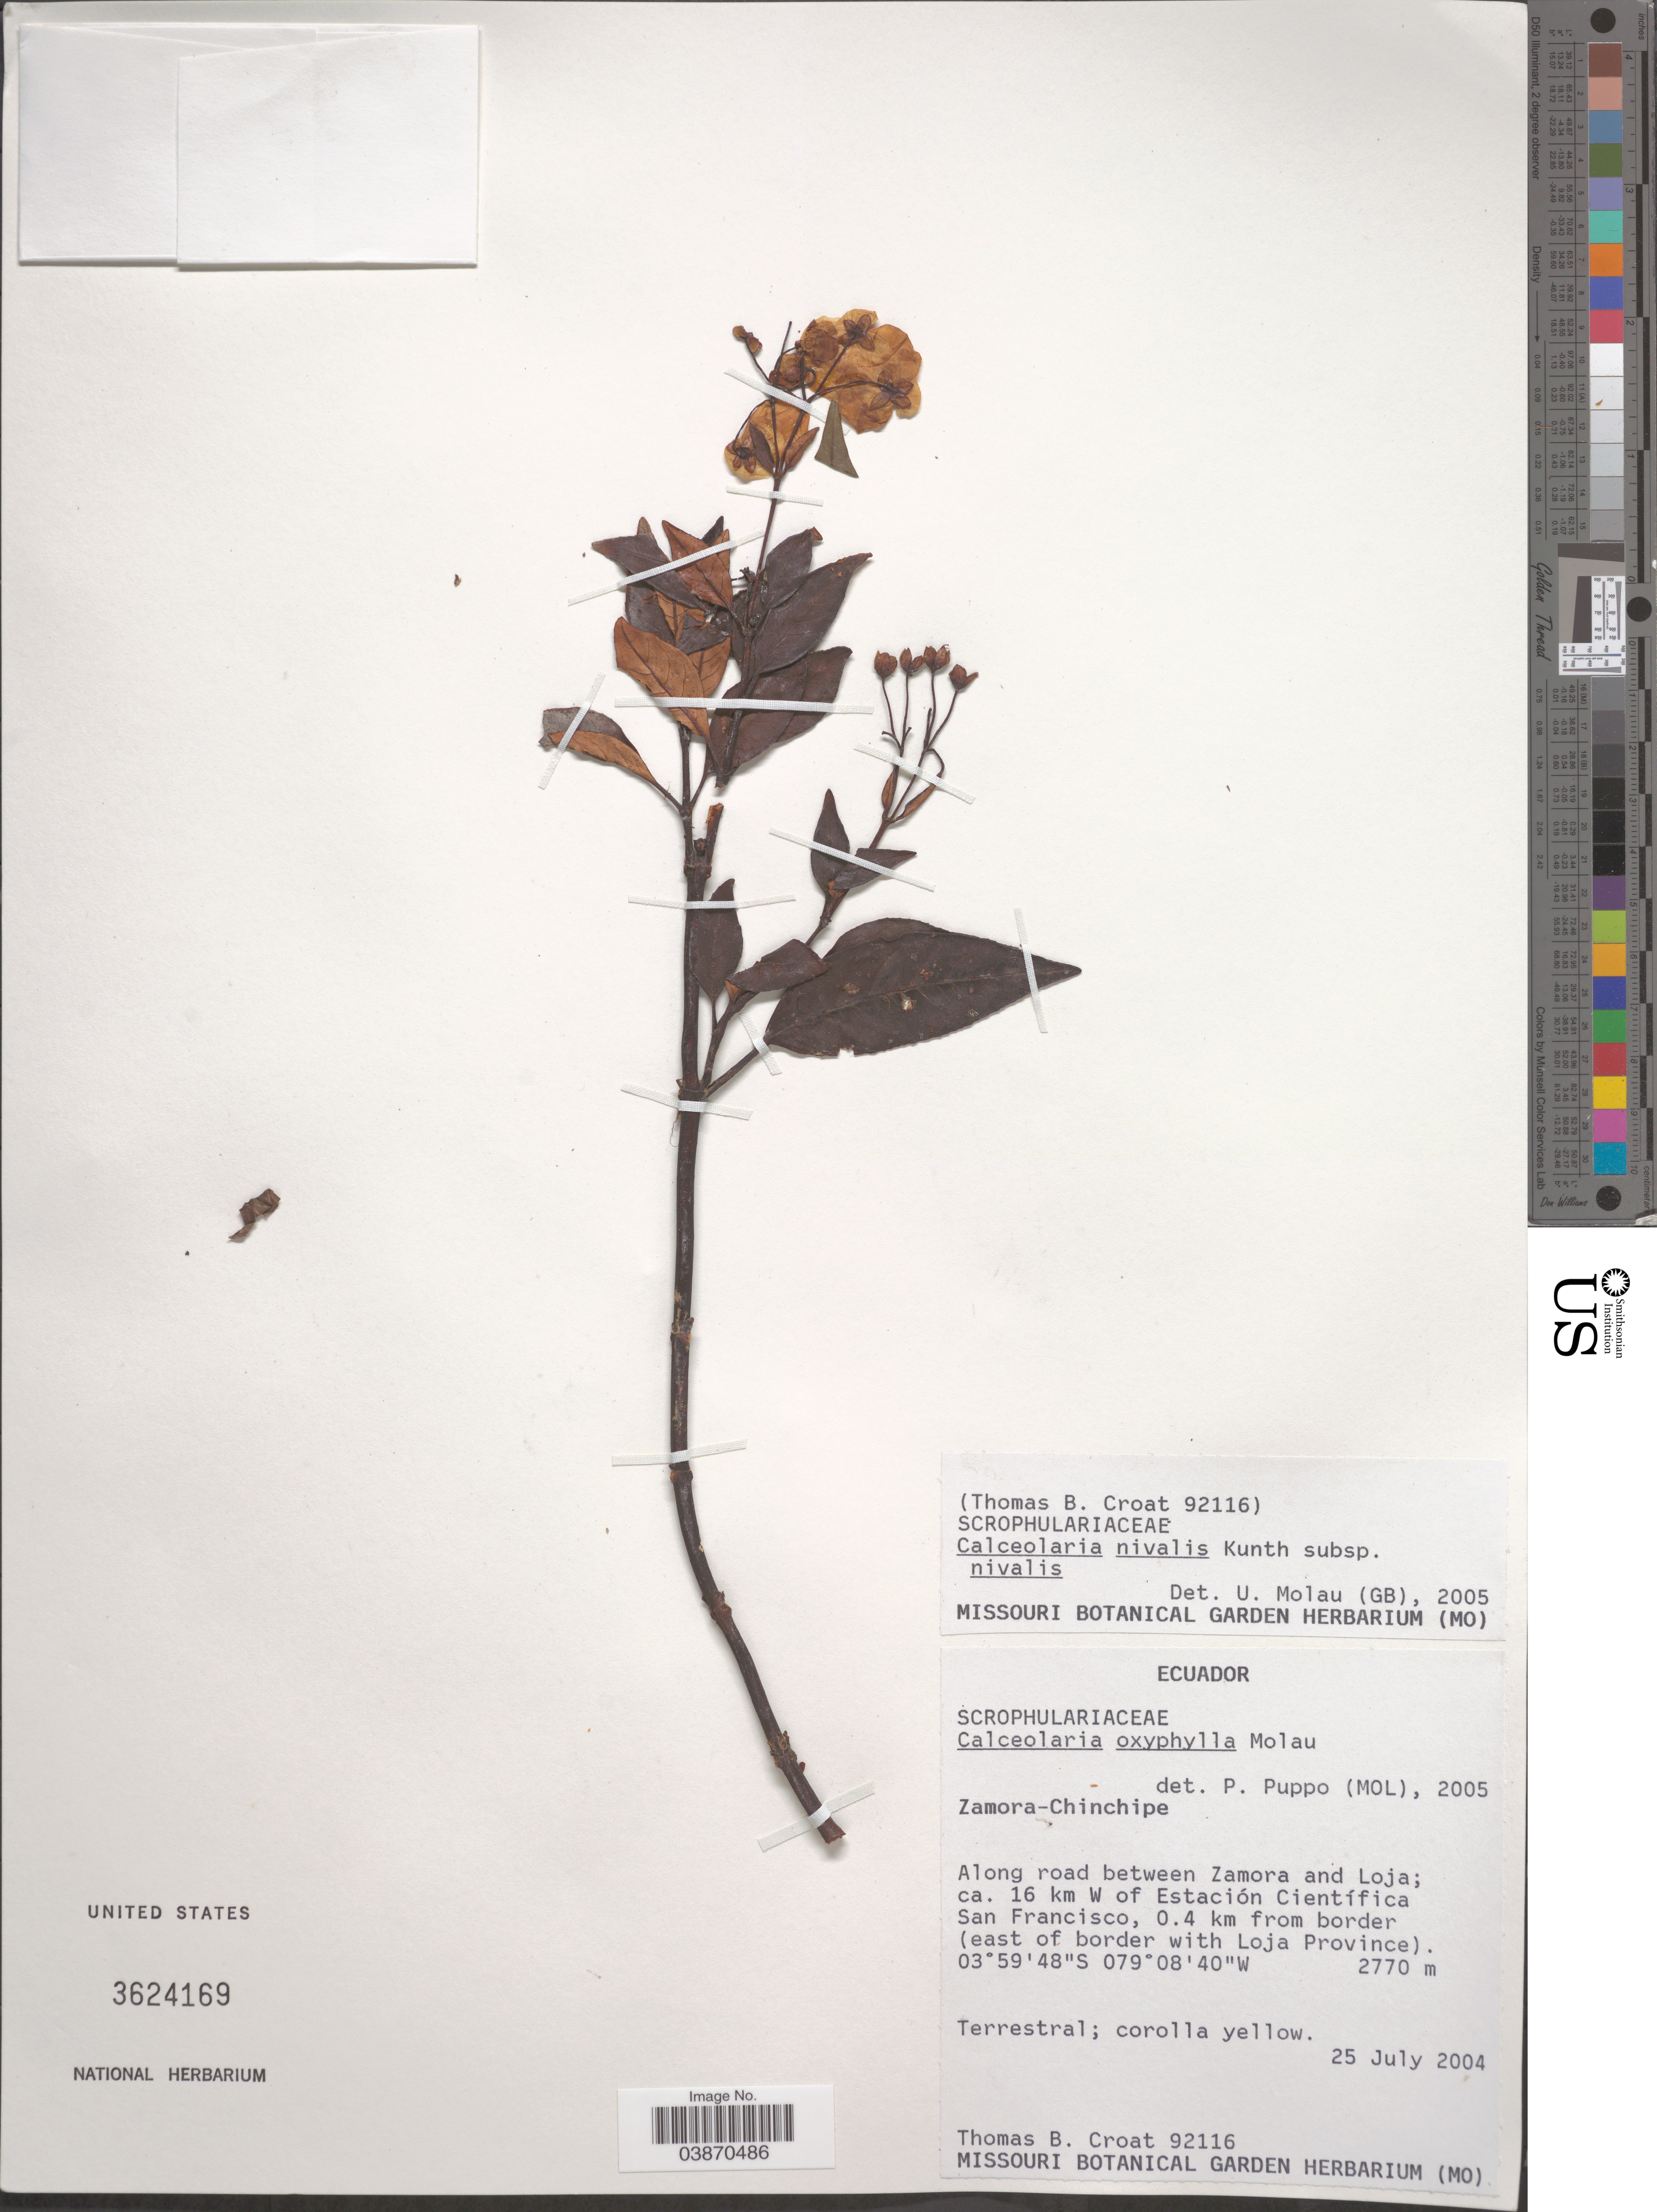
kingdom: Plantae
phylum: Tracheophyta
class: Magnoliopsida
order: Lamiales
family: Calceolariaceae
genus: Calceolaria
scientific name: Calceolaria nivalis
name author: Kunth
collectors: T. B. Croat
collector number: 92116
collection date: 2004-07-25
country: Ecuador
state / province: Zamora-Chinchipe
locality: Along road between Zamora and Loja; ca. 16 km W of Estación Científica San Francisco, 0.4 km from border (east of border with Loja Province).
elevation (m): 2770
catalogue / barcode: US 3624169